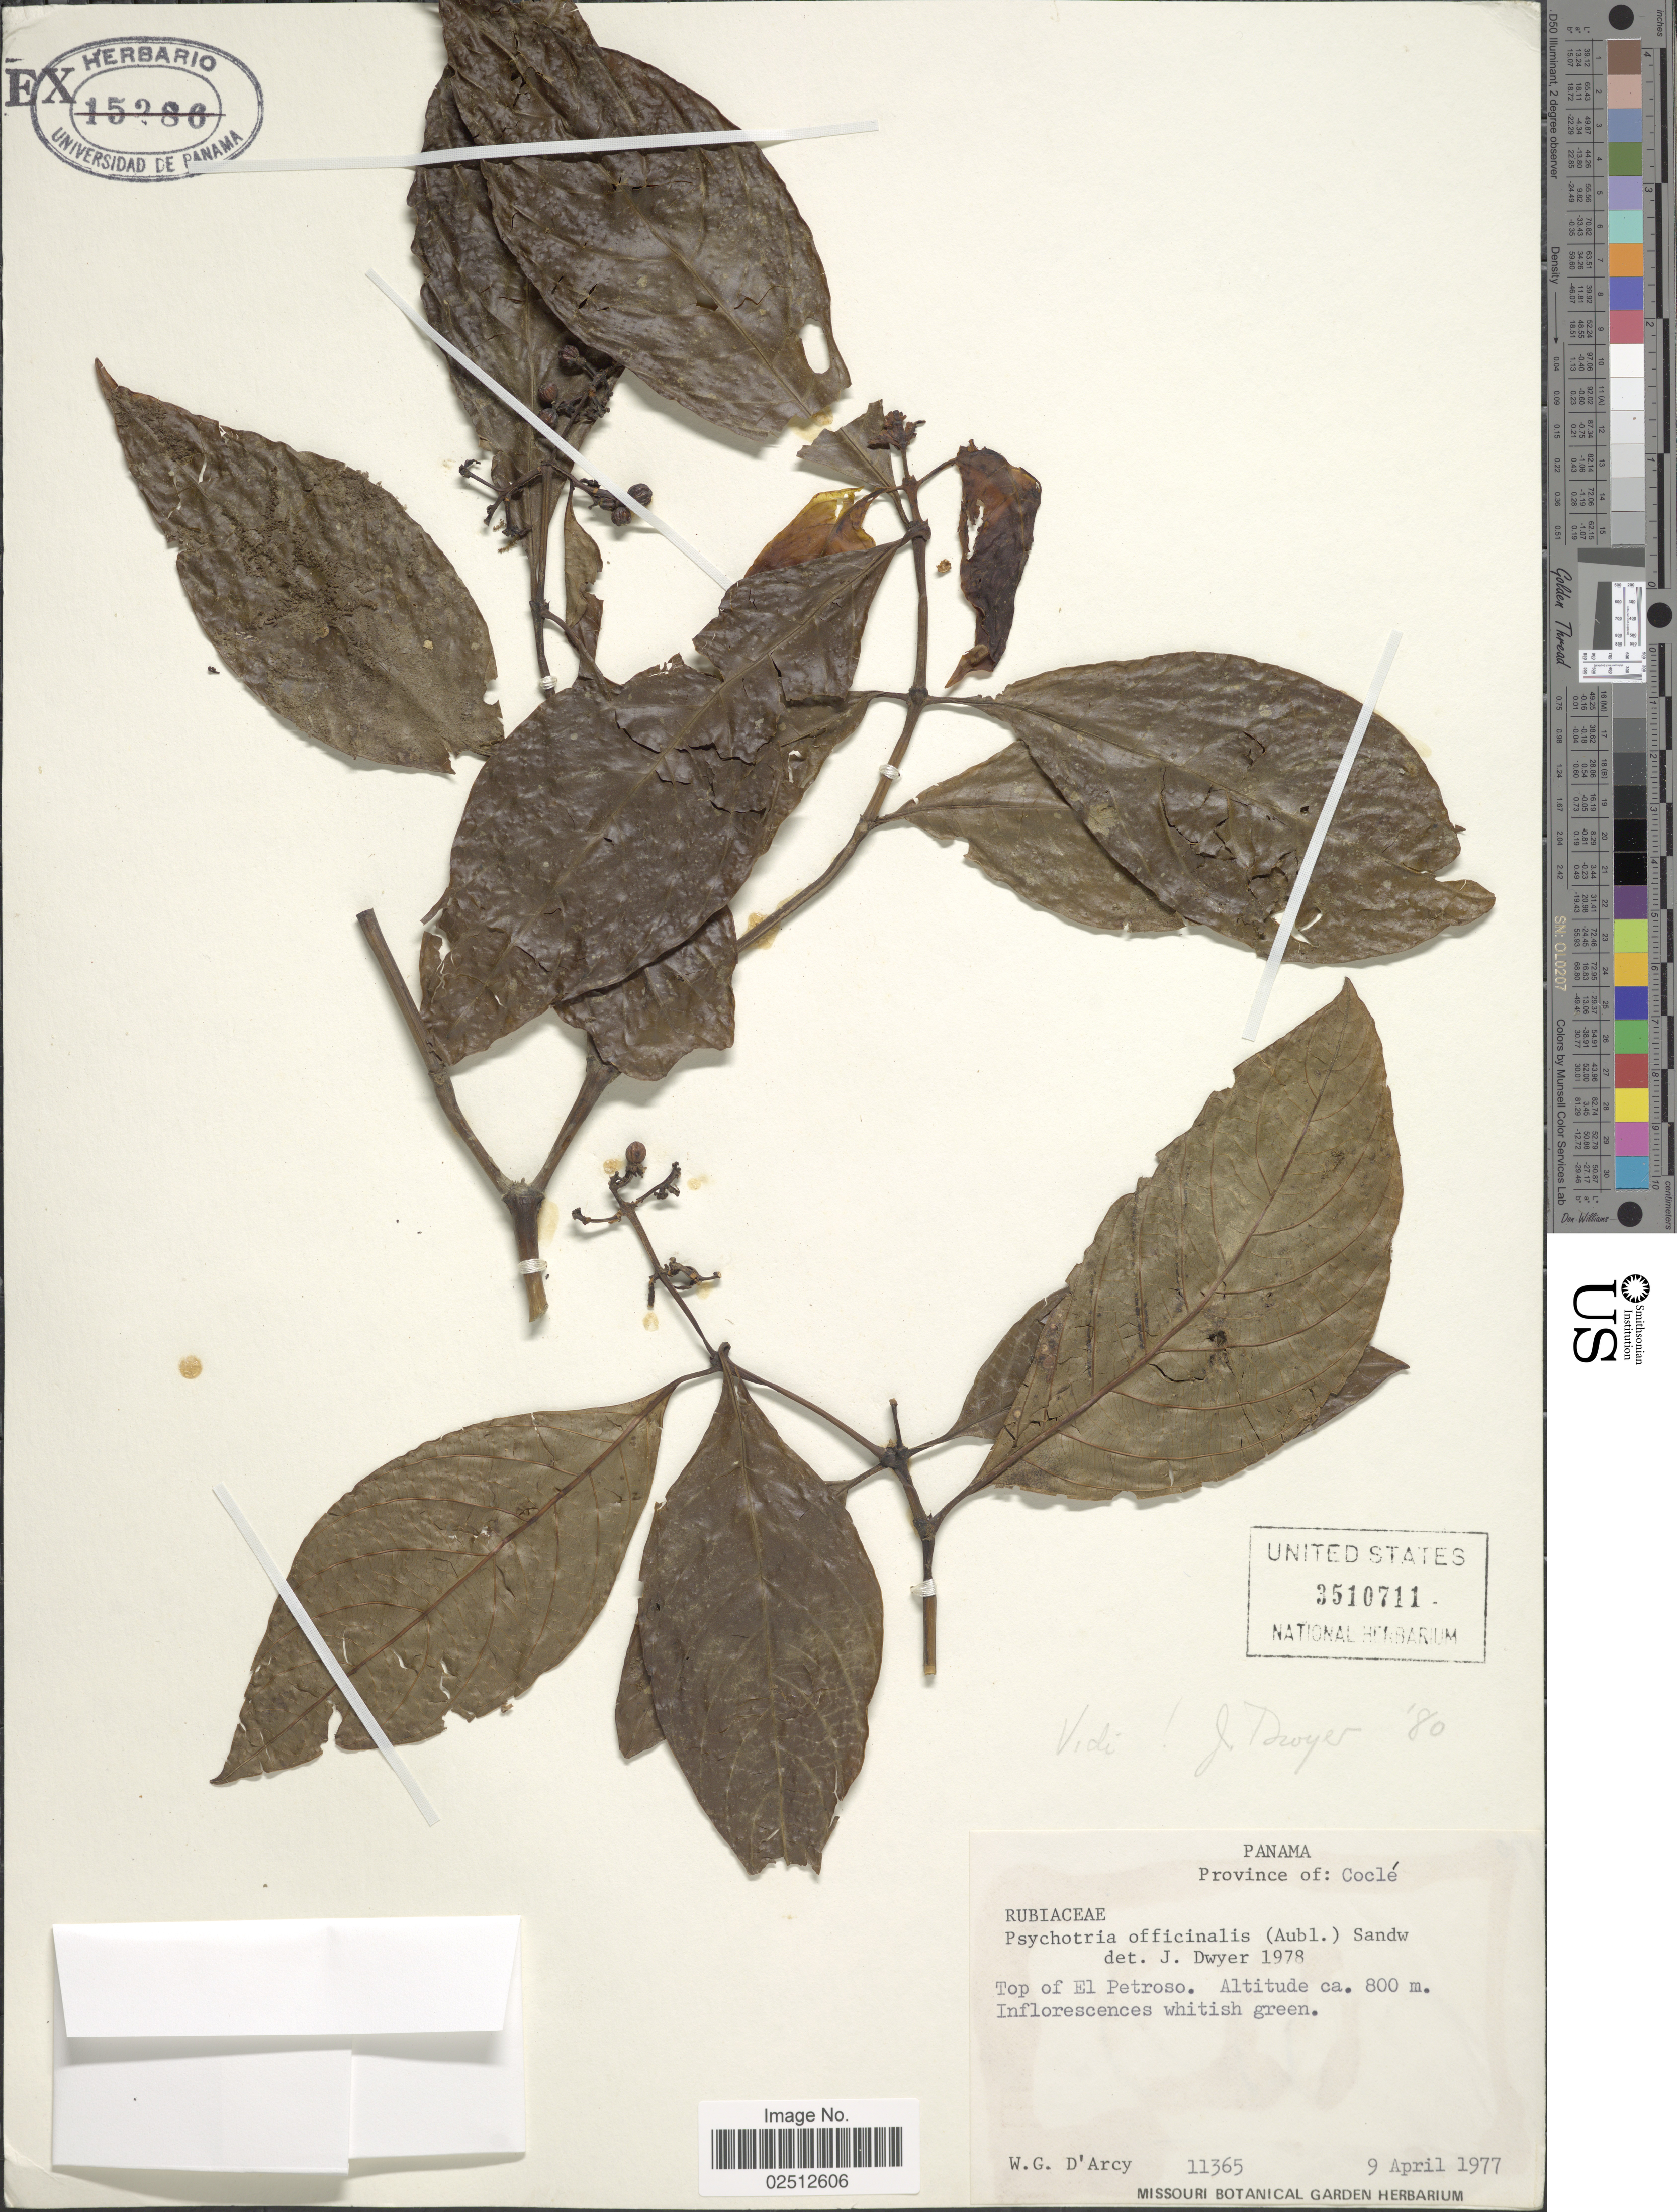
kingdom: Plantae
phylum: Tracheophyta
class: Magnoliopsida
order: Gentianales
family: Rubiaceae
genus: Psychotria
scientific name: Psychotria officinalis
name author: (Aubl.) Raeusch.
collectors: W. G. D'Arcy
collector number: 11365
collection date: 1977-04-09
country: Panama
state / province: Coclé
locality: Top of El Petroso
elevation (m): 800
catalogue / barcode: US 3510711